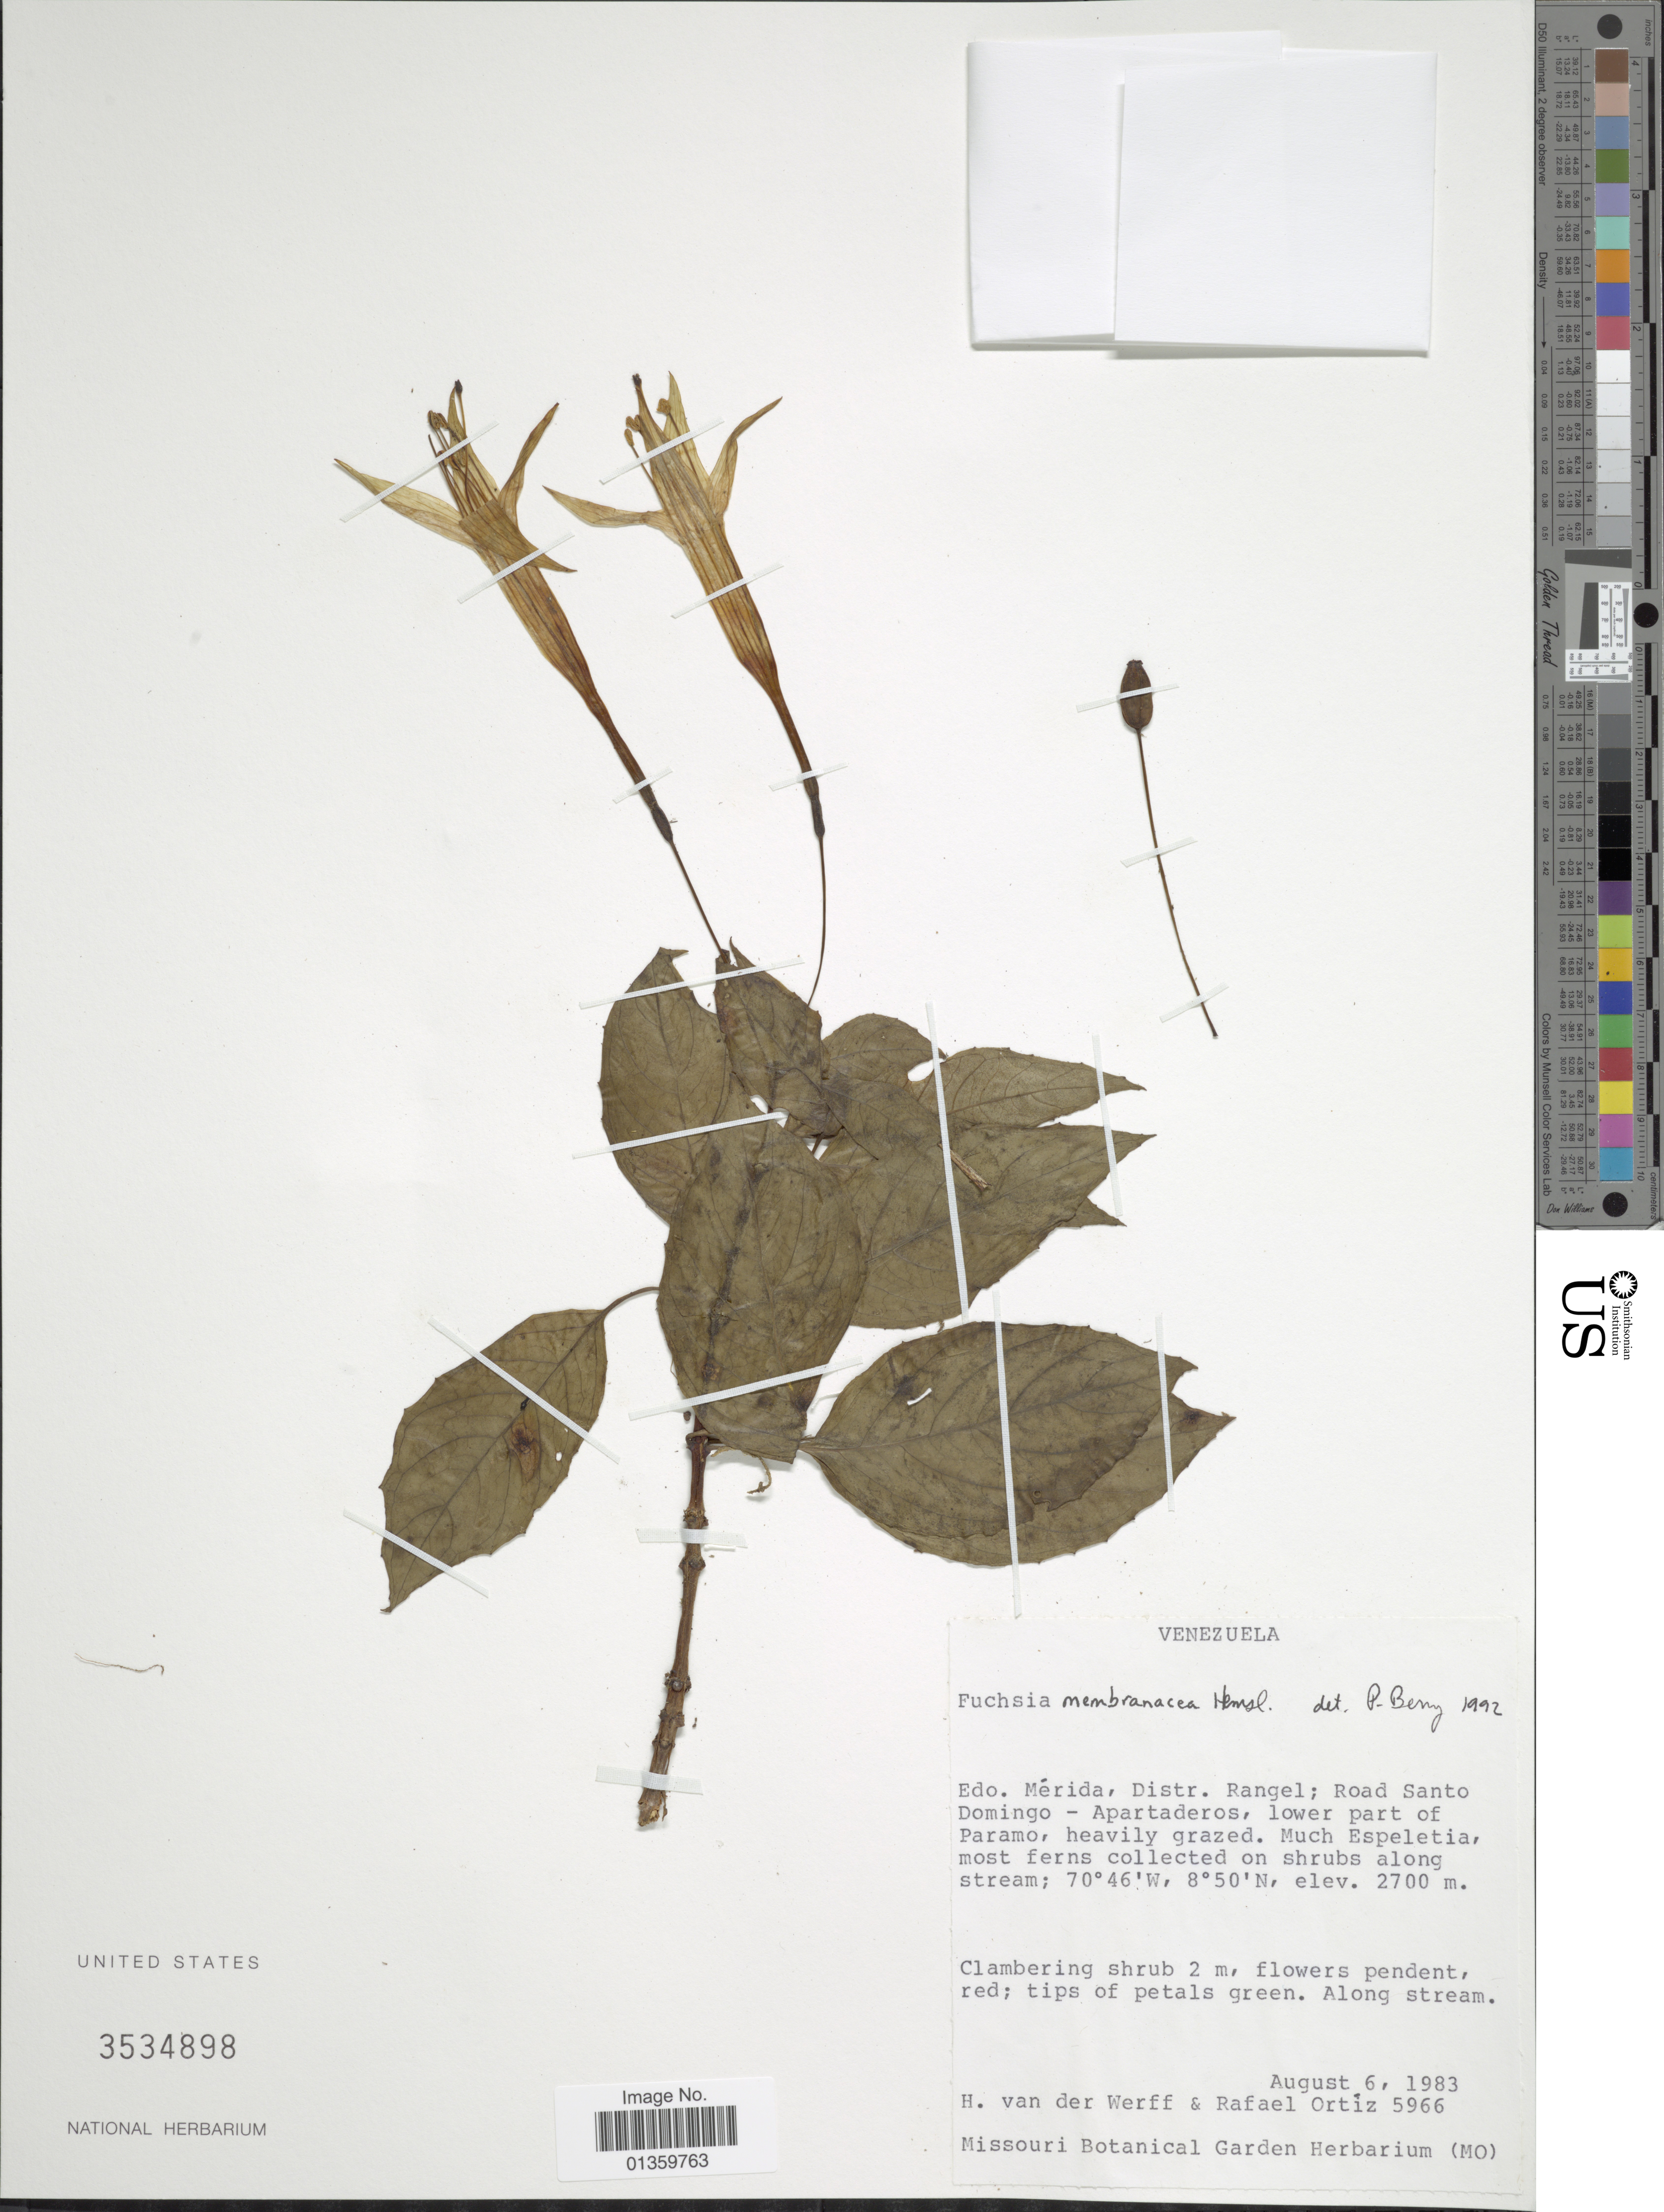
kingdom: Plantae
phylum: Tracheophyta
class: Magnoliopsida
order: Myrtales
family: Onagraceae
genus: Fuchsia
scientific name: Fuchsia membranacea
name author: Hemsl.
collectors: H. van der Werff & R. Ortiz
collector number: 5966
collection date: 1983-08-06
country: Venezuela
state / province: Mérida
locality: Distr. Rangel; Road Santo Domingo - Apartaderos, lower part of Paramo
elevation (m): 2700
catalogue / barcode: US 3534898